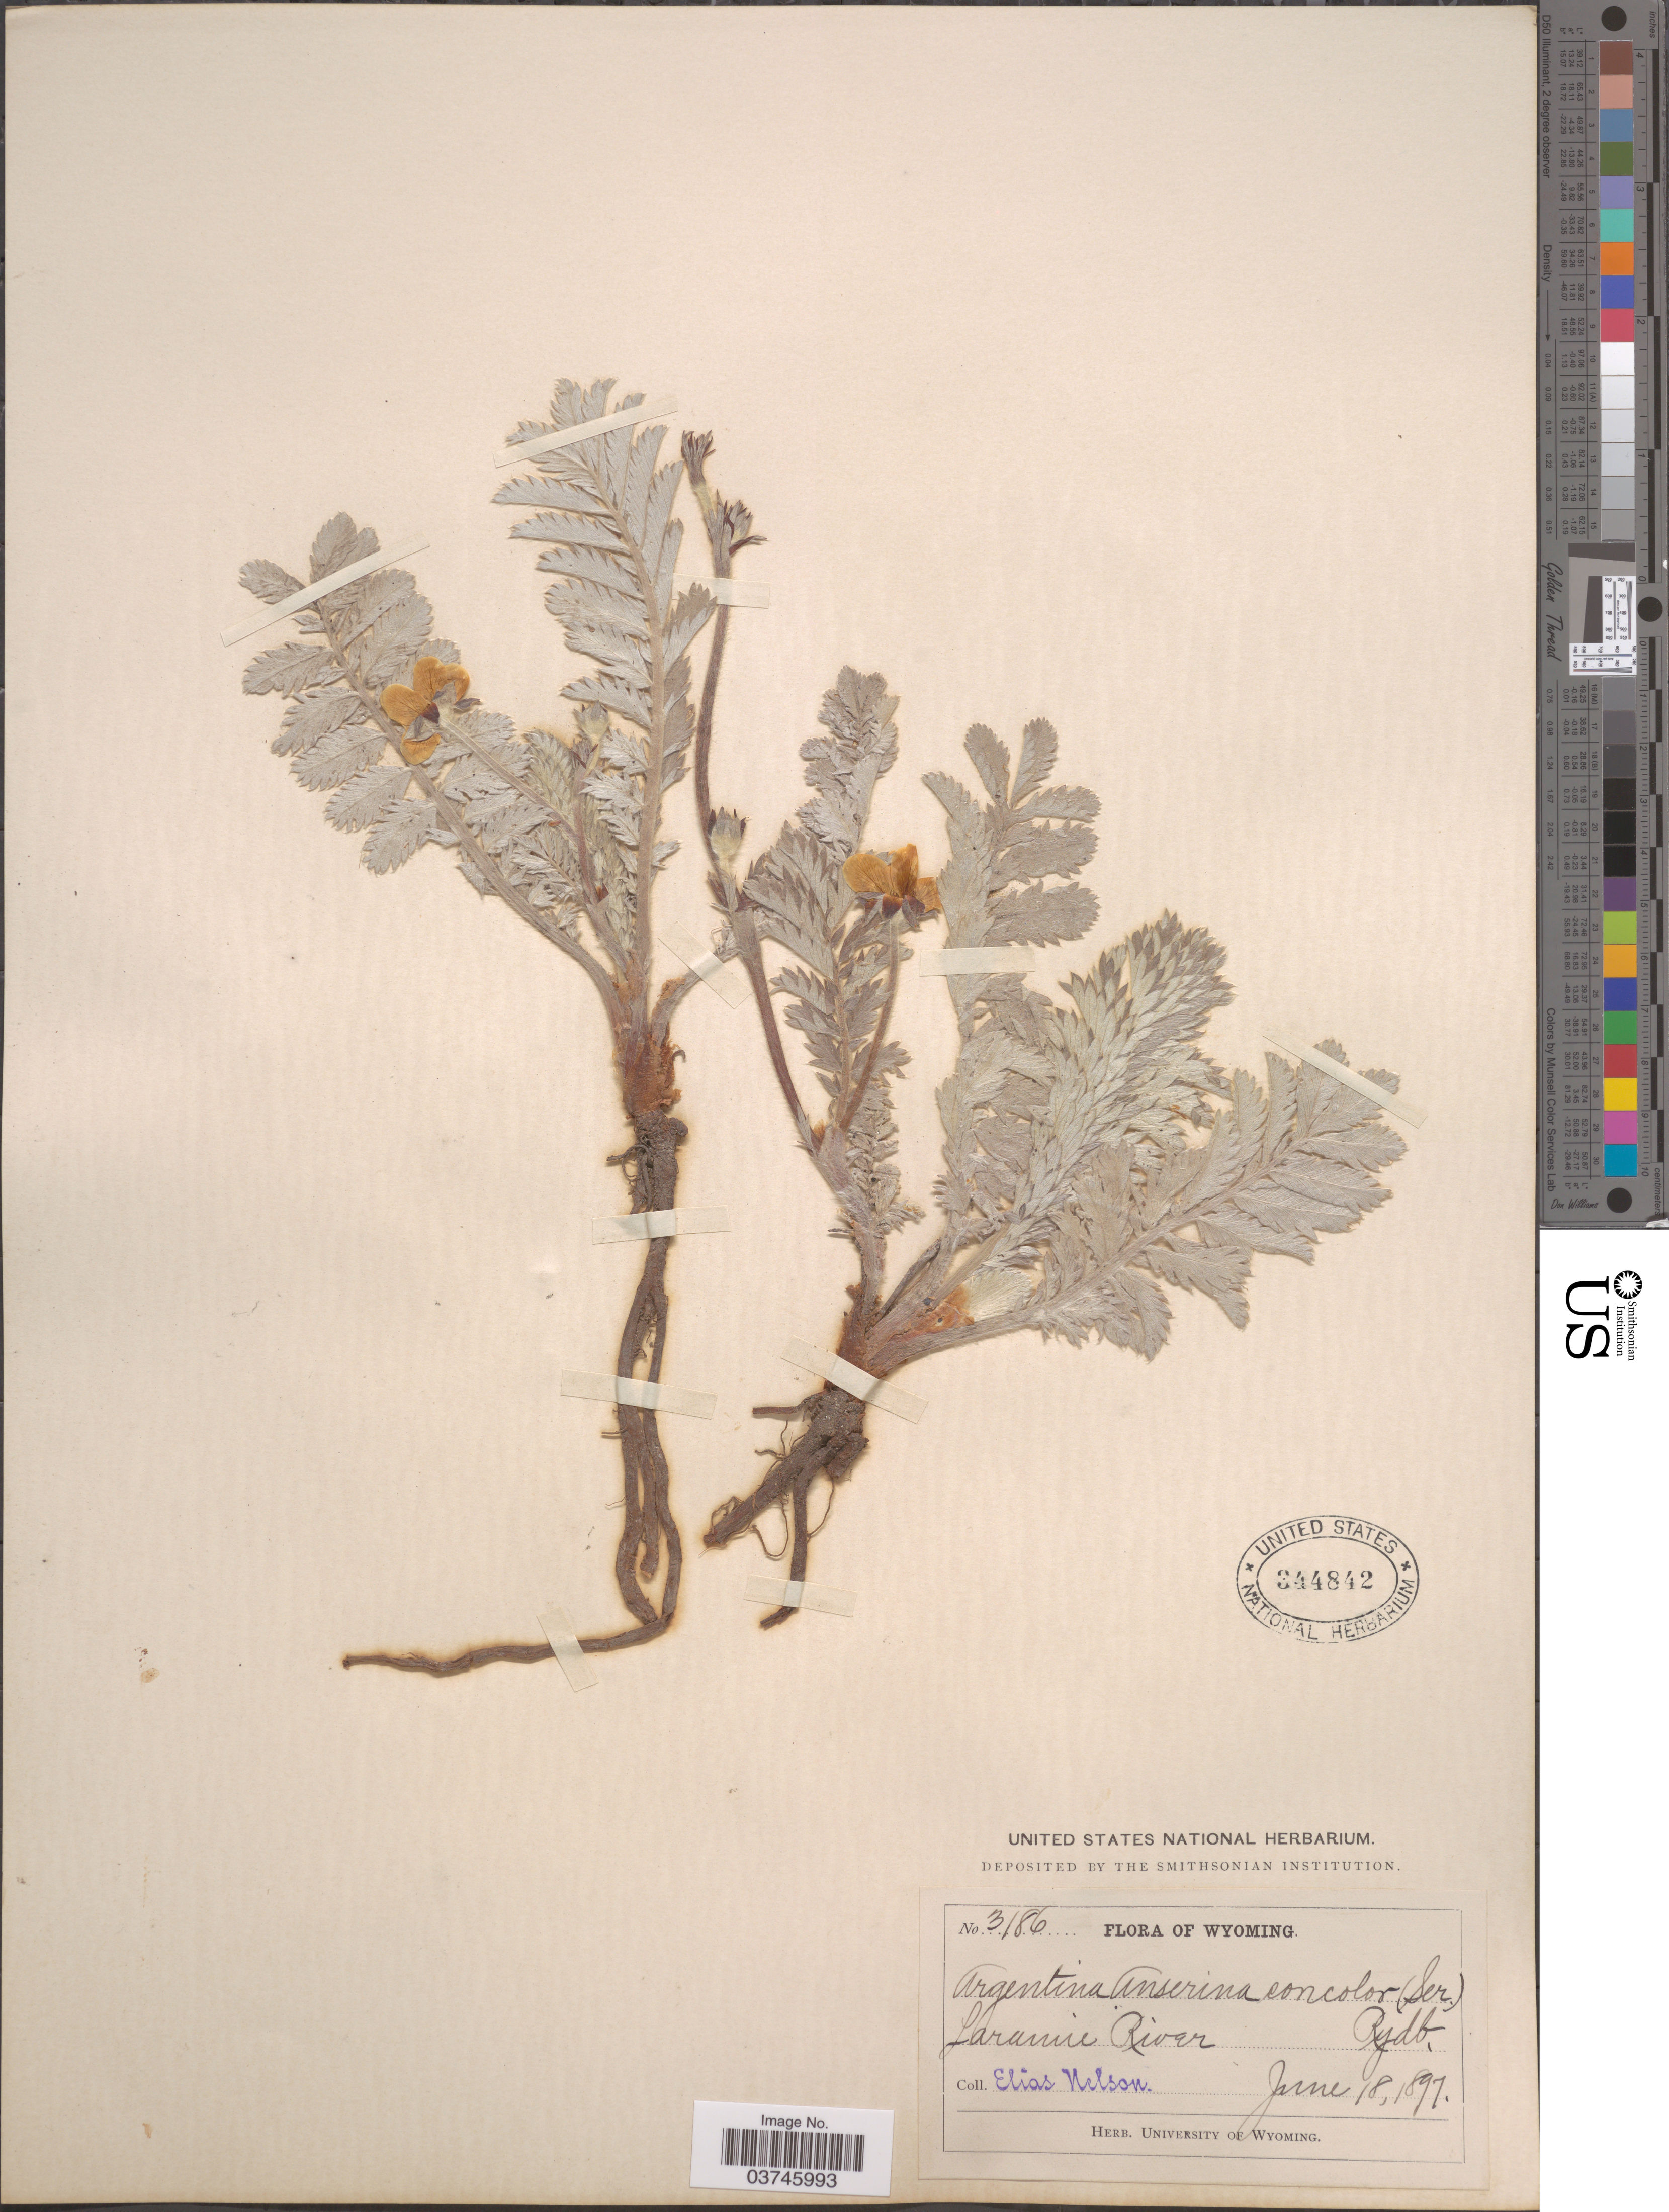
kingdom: Plantae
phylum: Tracheophyta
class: Magnoliopsida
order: Rosales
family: Rosaceae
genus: Argentina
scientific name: Argentina anserina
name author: (L.) Rydb.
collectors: E. Nelson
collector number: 3186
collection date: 1897-06-18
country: United States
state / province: Wyoming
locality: Laramie River.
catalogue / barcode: US 344842